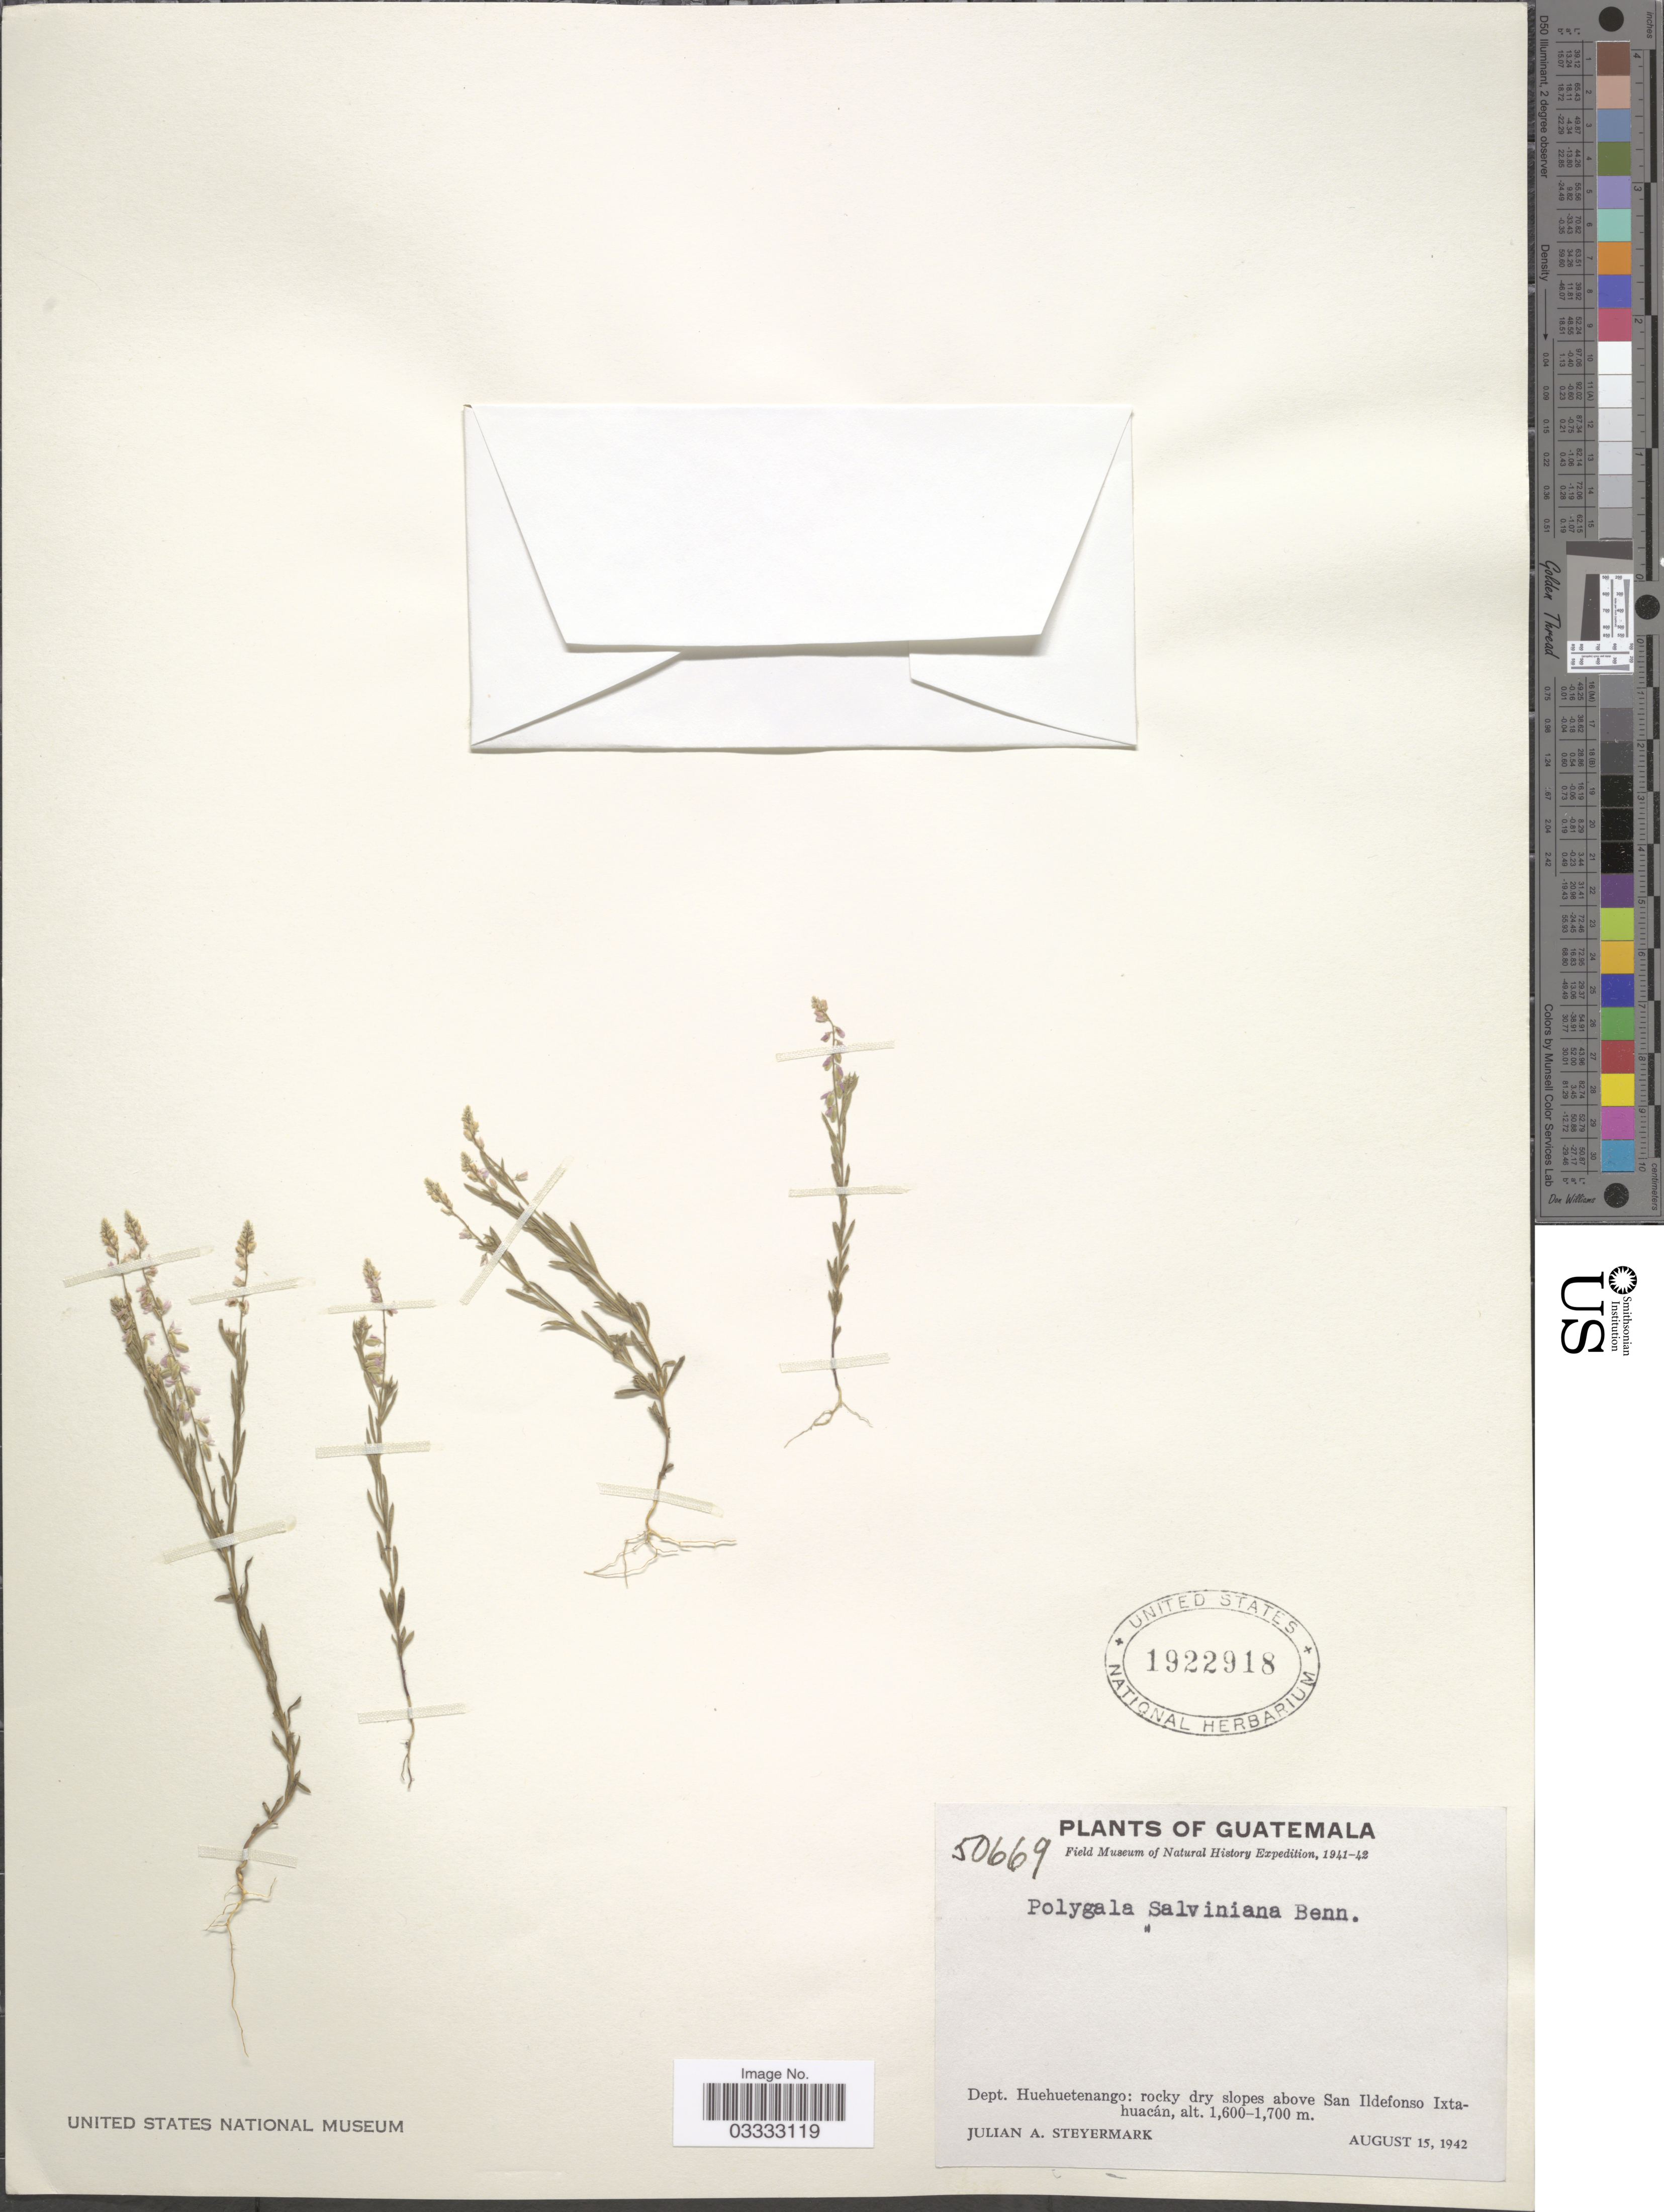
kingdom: Plantae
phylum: Tracheophyta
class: Magnoliopsida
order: Fabales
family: Polygalaceae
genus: Polygala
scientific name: Polygala salviniana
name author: A.W. Benn.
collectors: J. Steyermark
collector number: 50669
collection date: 1942-08-15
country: Guatemala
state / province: Huehuetenango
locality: Dept. Huehuetenango: rocky dry slopes above San Ildefonso Ixtahuacán.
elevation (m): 1600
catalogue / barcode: US 1922918